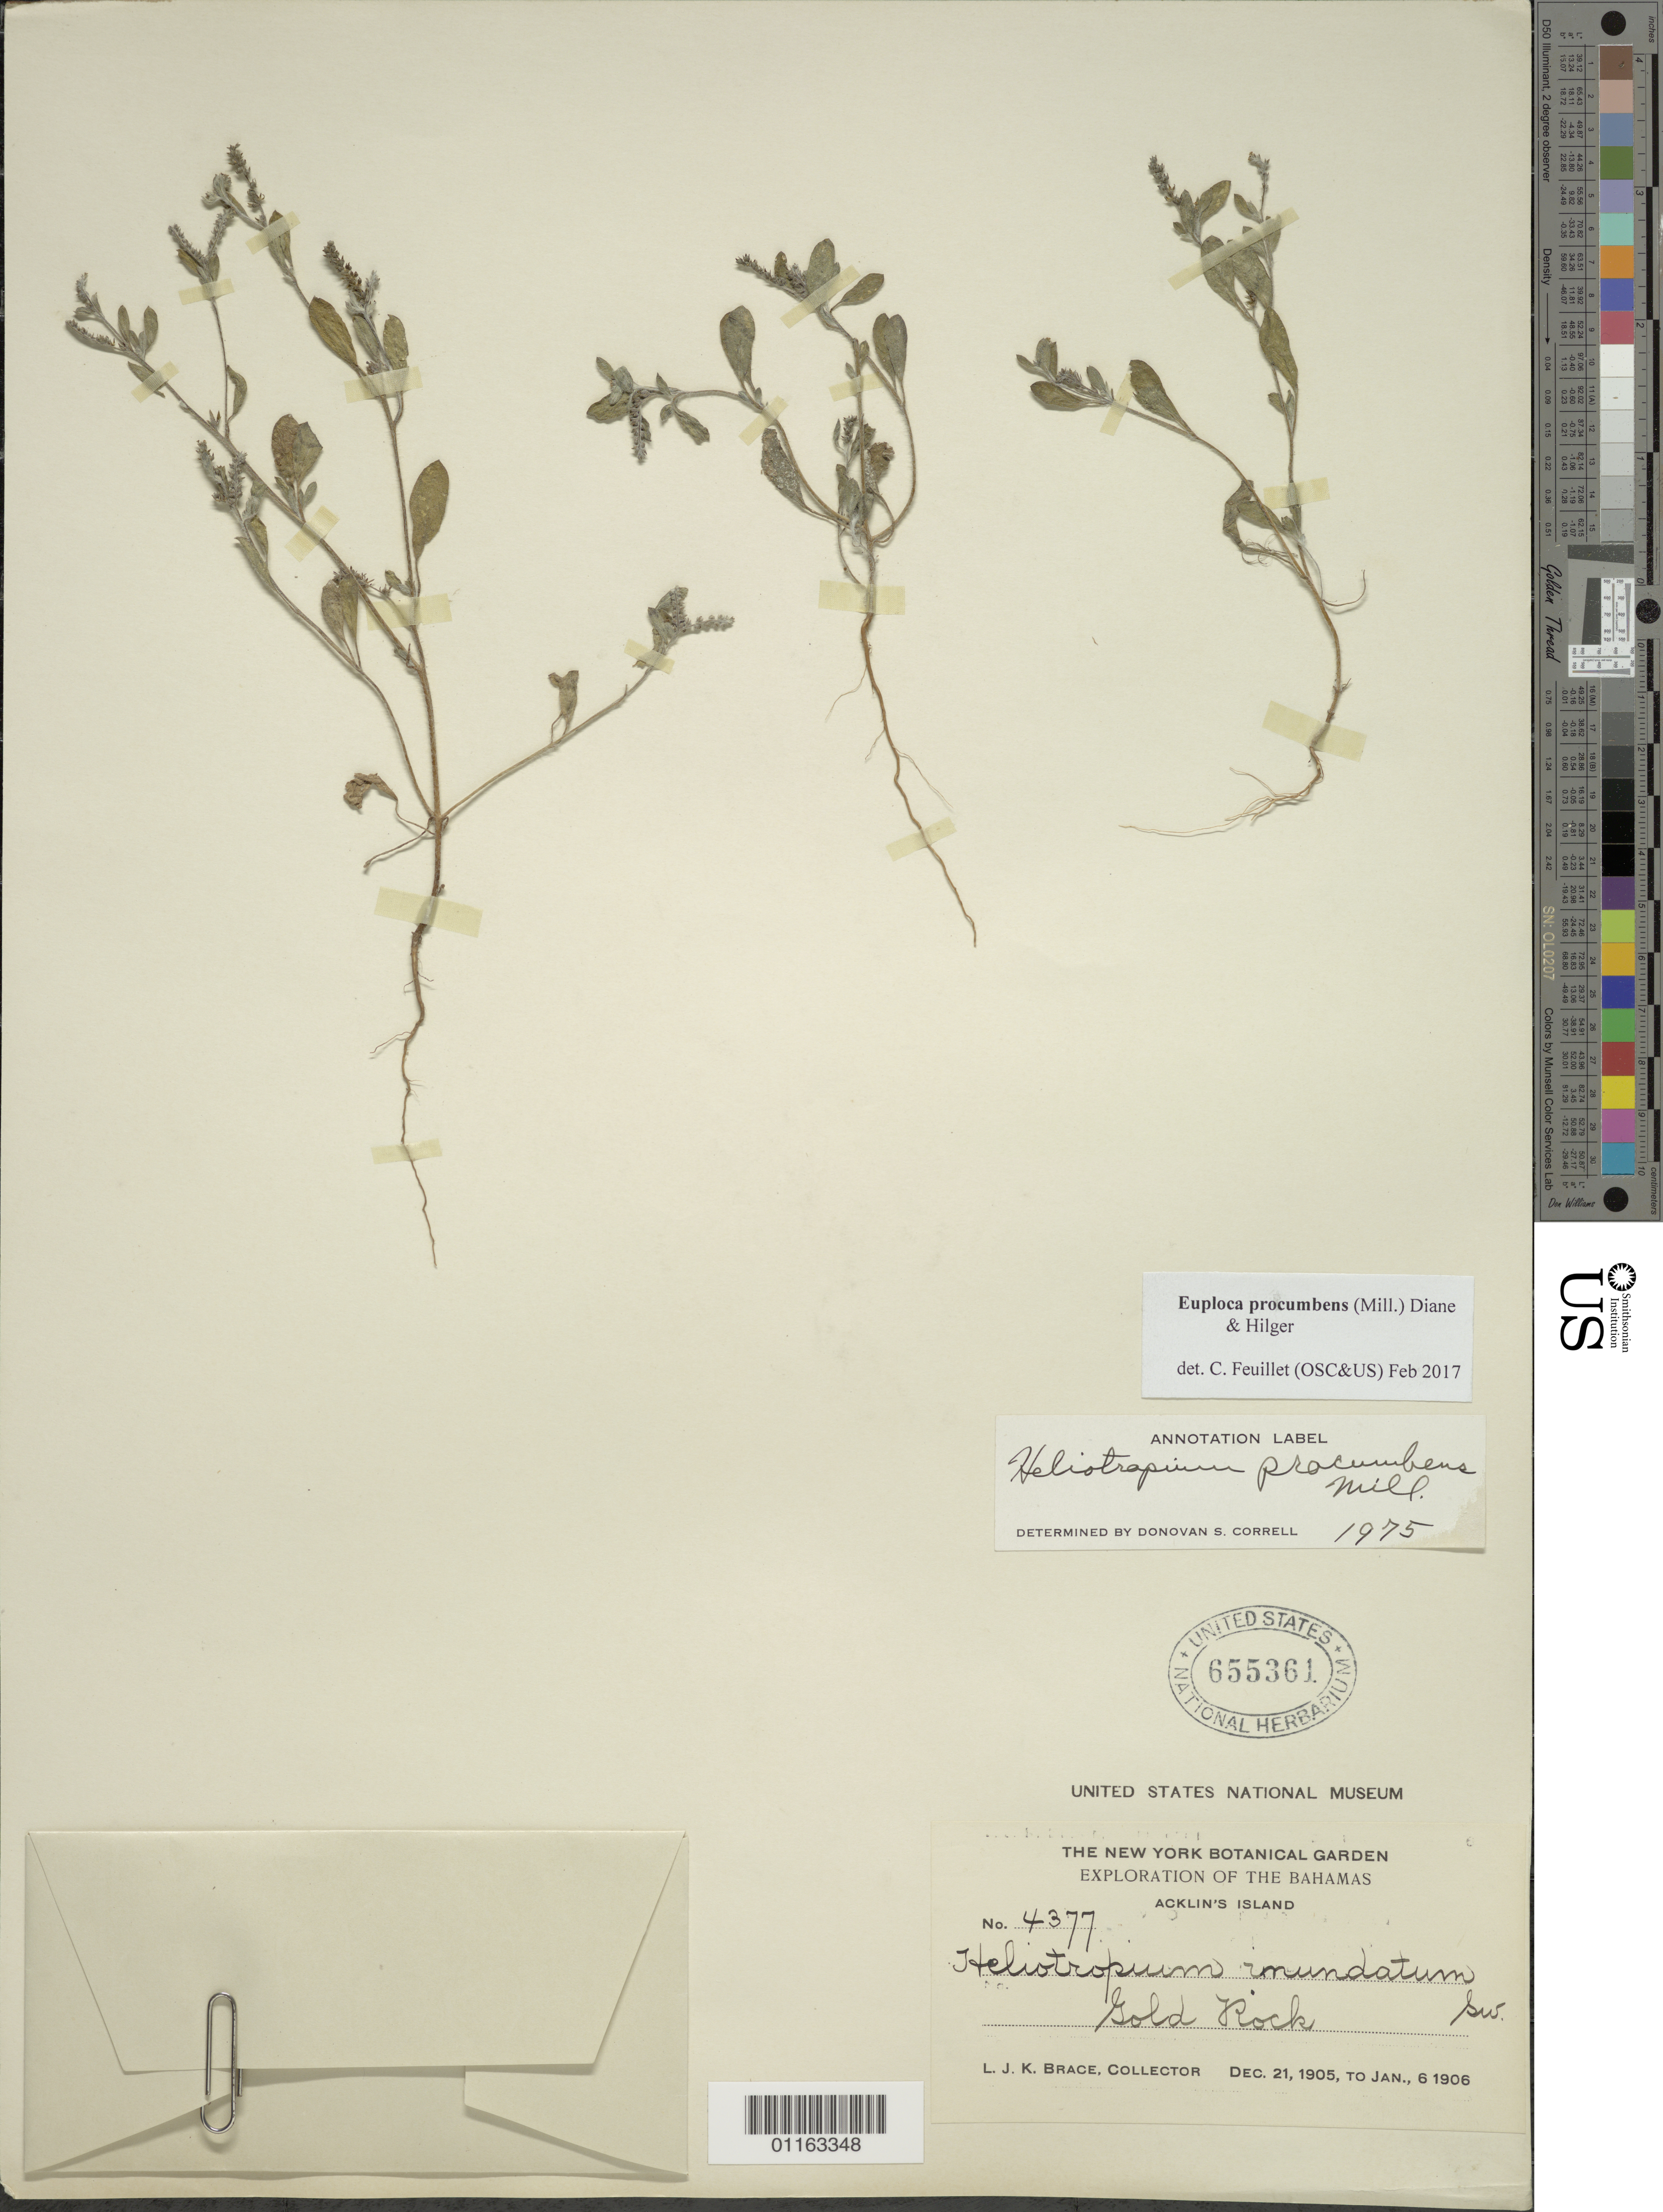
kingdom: Plantae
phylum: Tracheophyta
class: Magnoliopsida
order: Boraginales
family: Heliotropiaceae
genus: Euploca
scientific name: Euploca procumbens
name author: (Mill.) Diane & Hilger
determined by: Feuillet, C.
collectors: L. J. K. Brace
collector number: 4377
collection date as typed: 21 Dec 1905 to 06 Jan 1906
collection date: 1905-12-21/1906-01-06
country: Bahamas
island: Acklin's I.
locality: Gold Rock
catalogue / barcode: US 655361